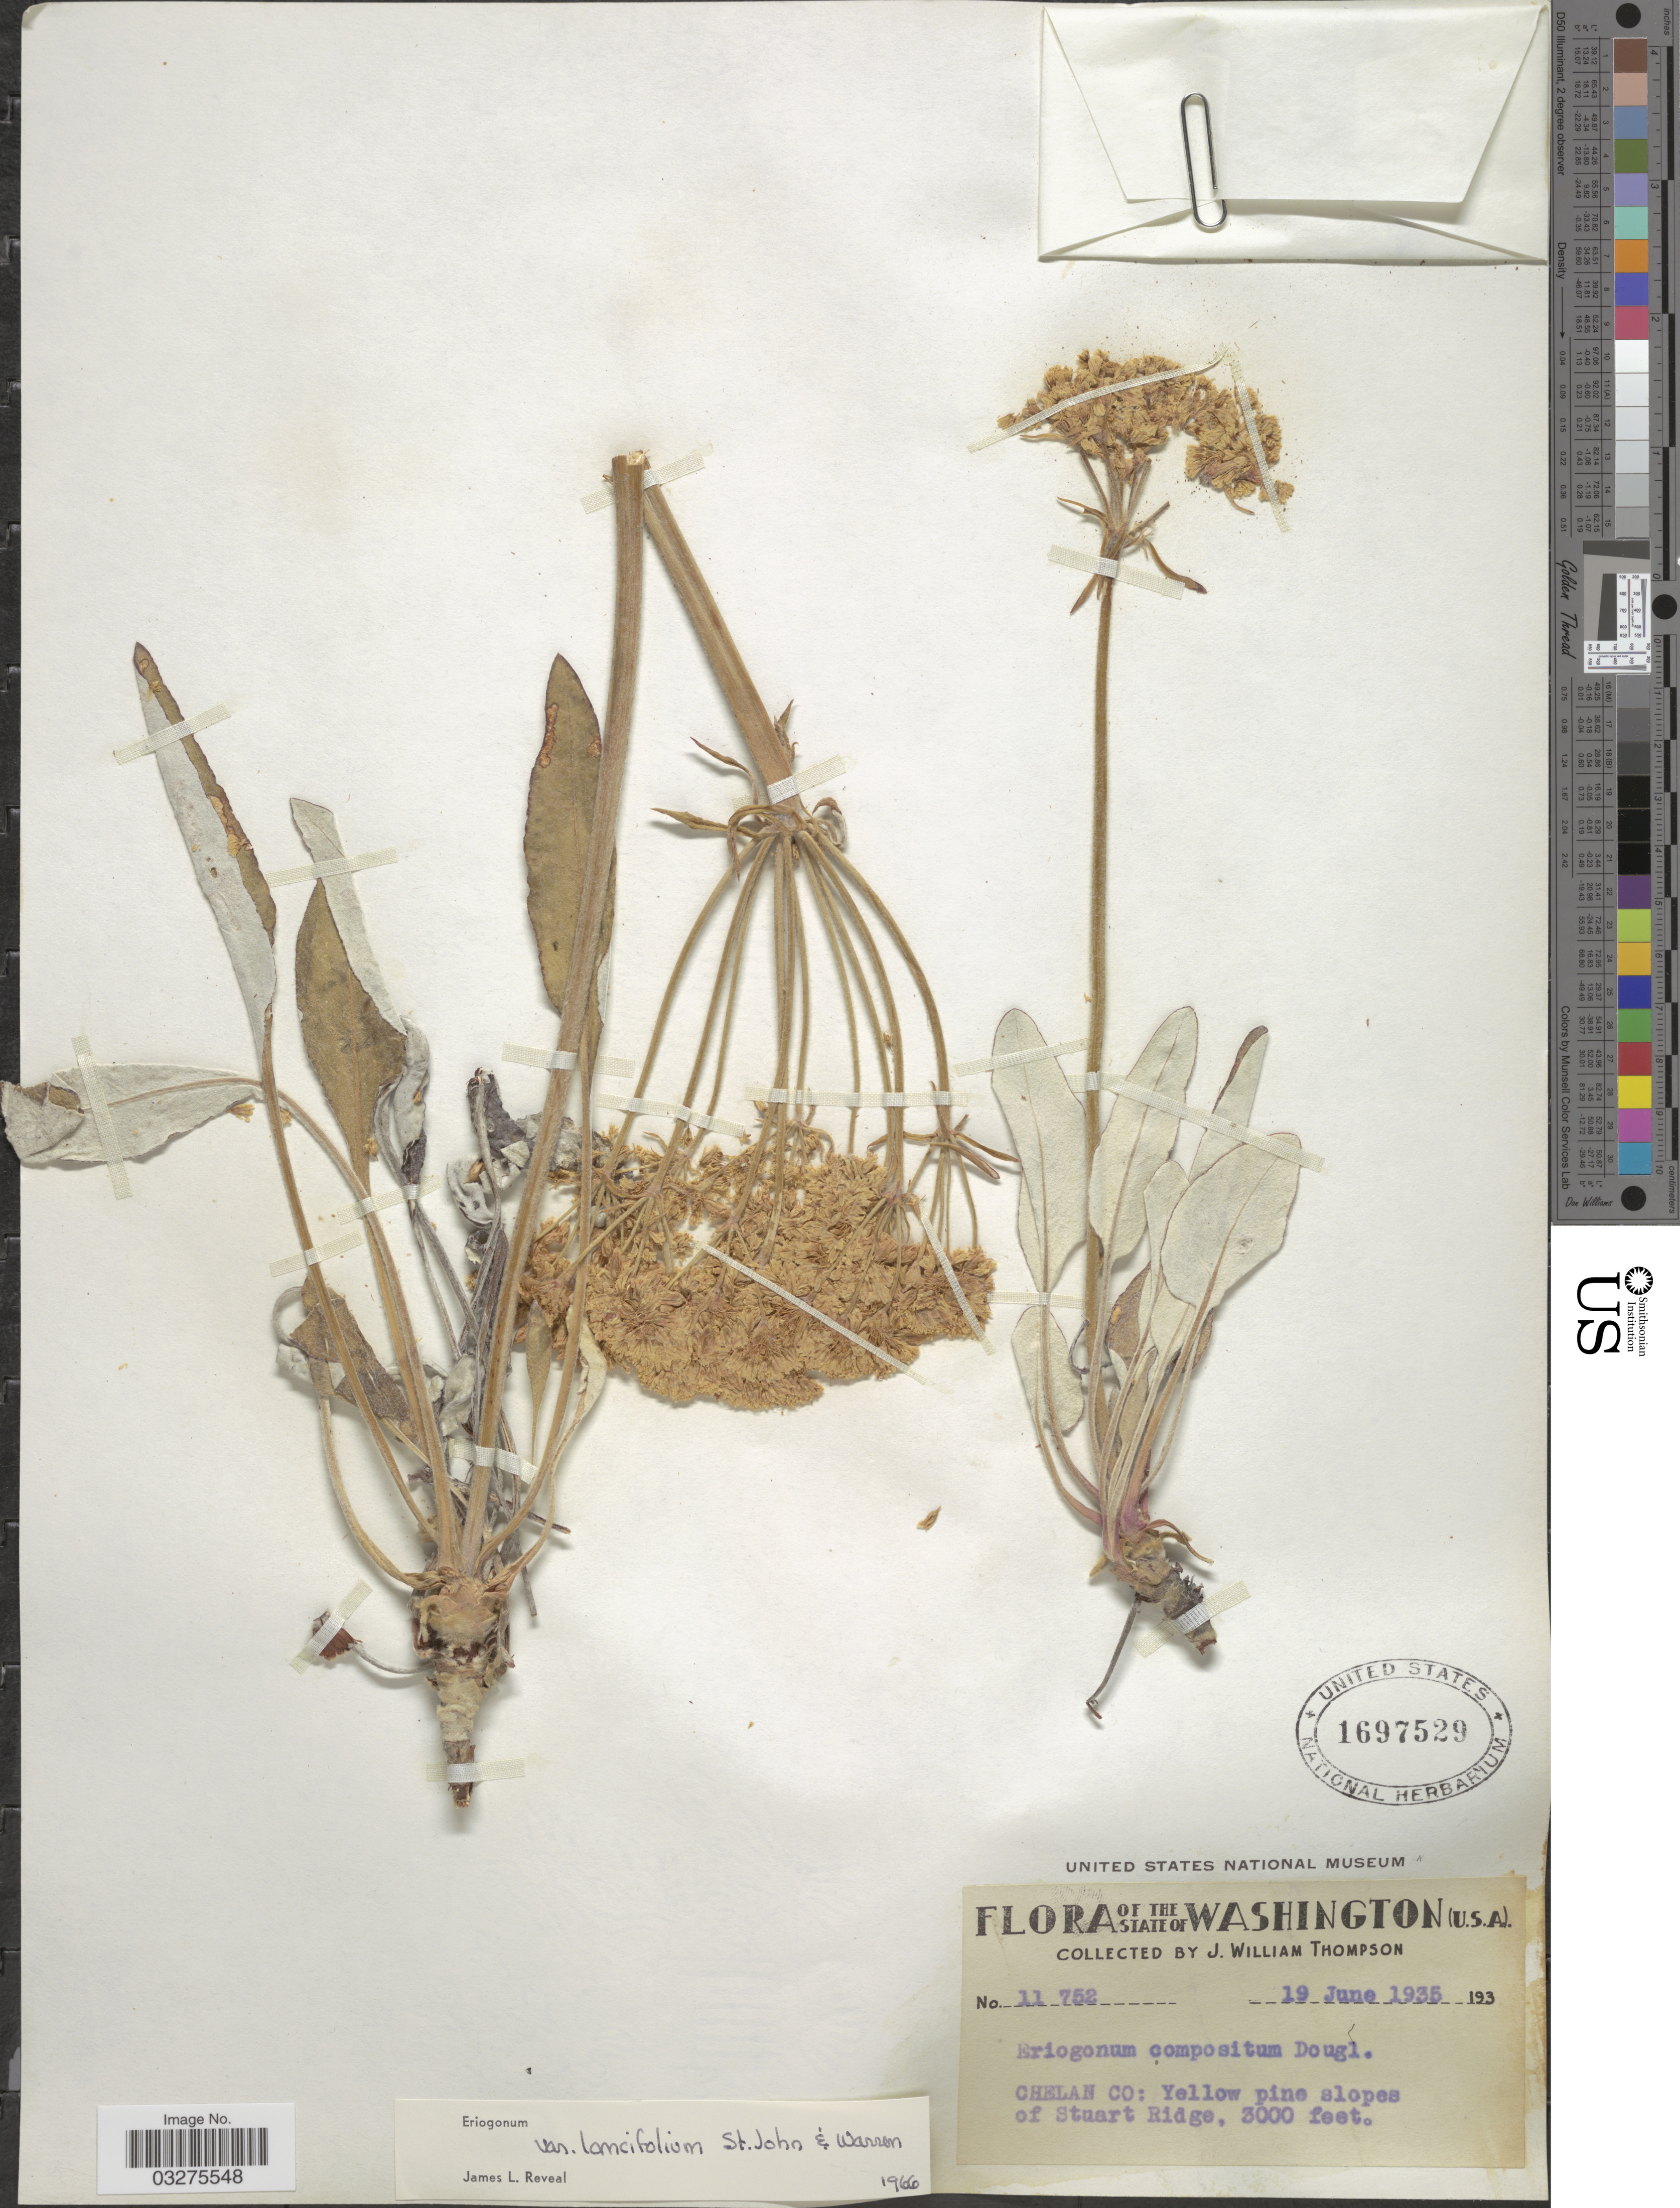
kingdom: Plantae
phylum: Tracheophyta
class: Magnoliopsida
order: Caryophyllales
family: Polygonaceae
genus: Eriogonum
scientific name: Eriogonum compositum var. lancifolium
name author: H. St. John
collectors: J. W. Thompson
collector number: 11752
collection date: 1935-06-19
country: United States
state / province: Washington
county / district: Chelan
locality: Chelan Co.: Yellow pine slopes of Stuart Ridge.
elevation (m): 914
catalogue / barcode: US 1697529